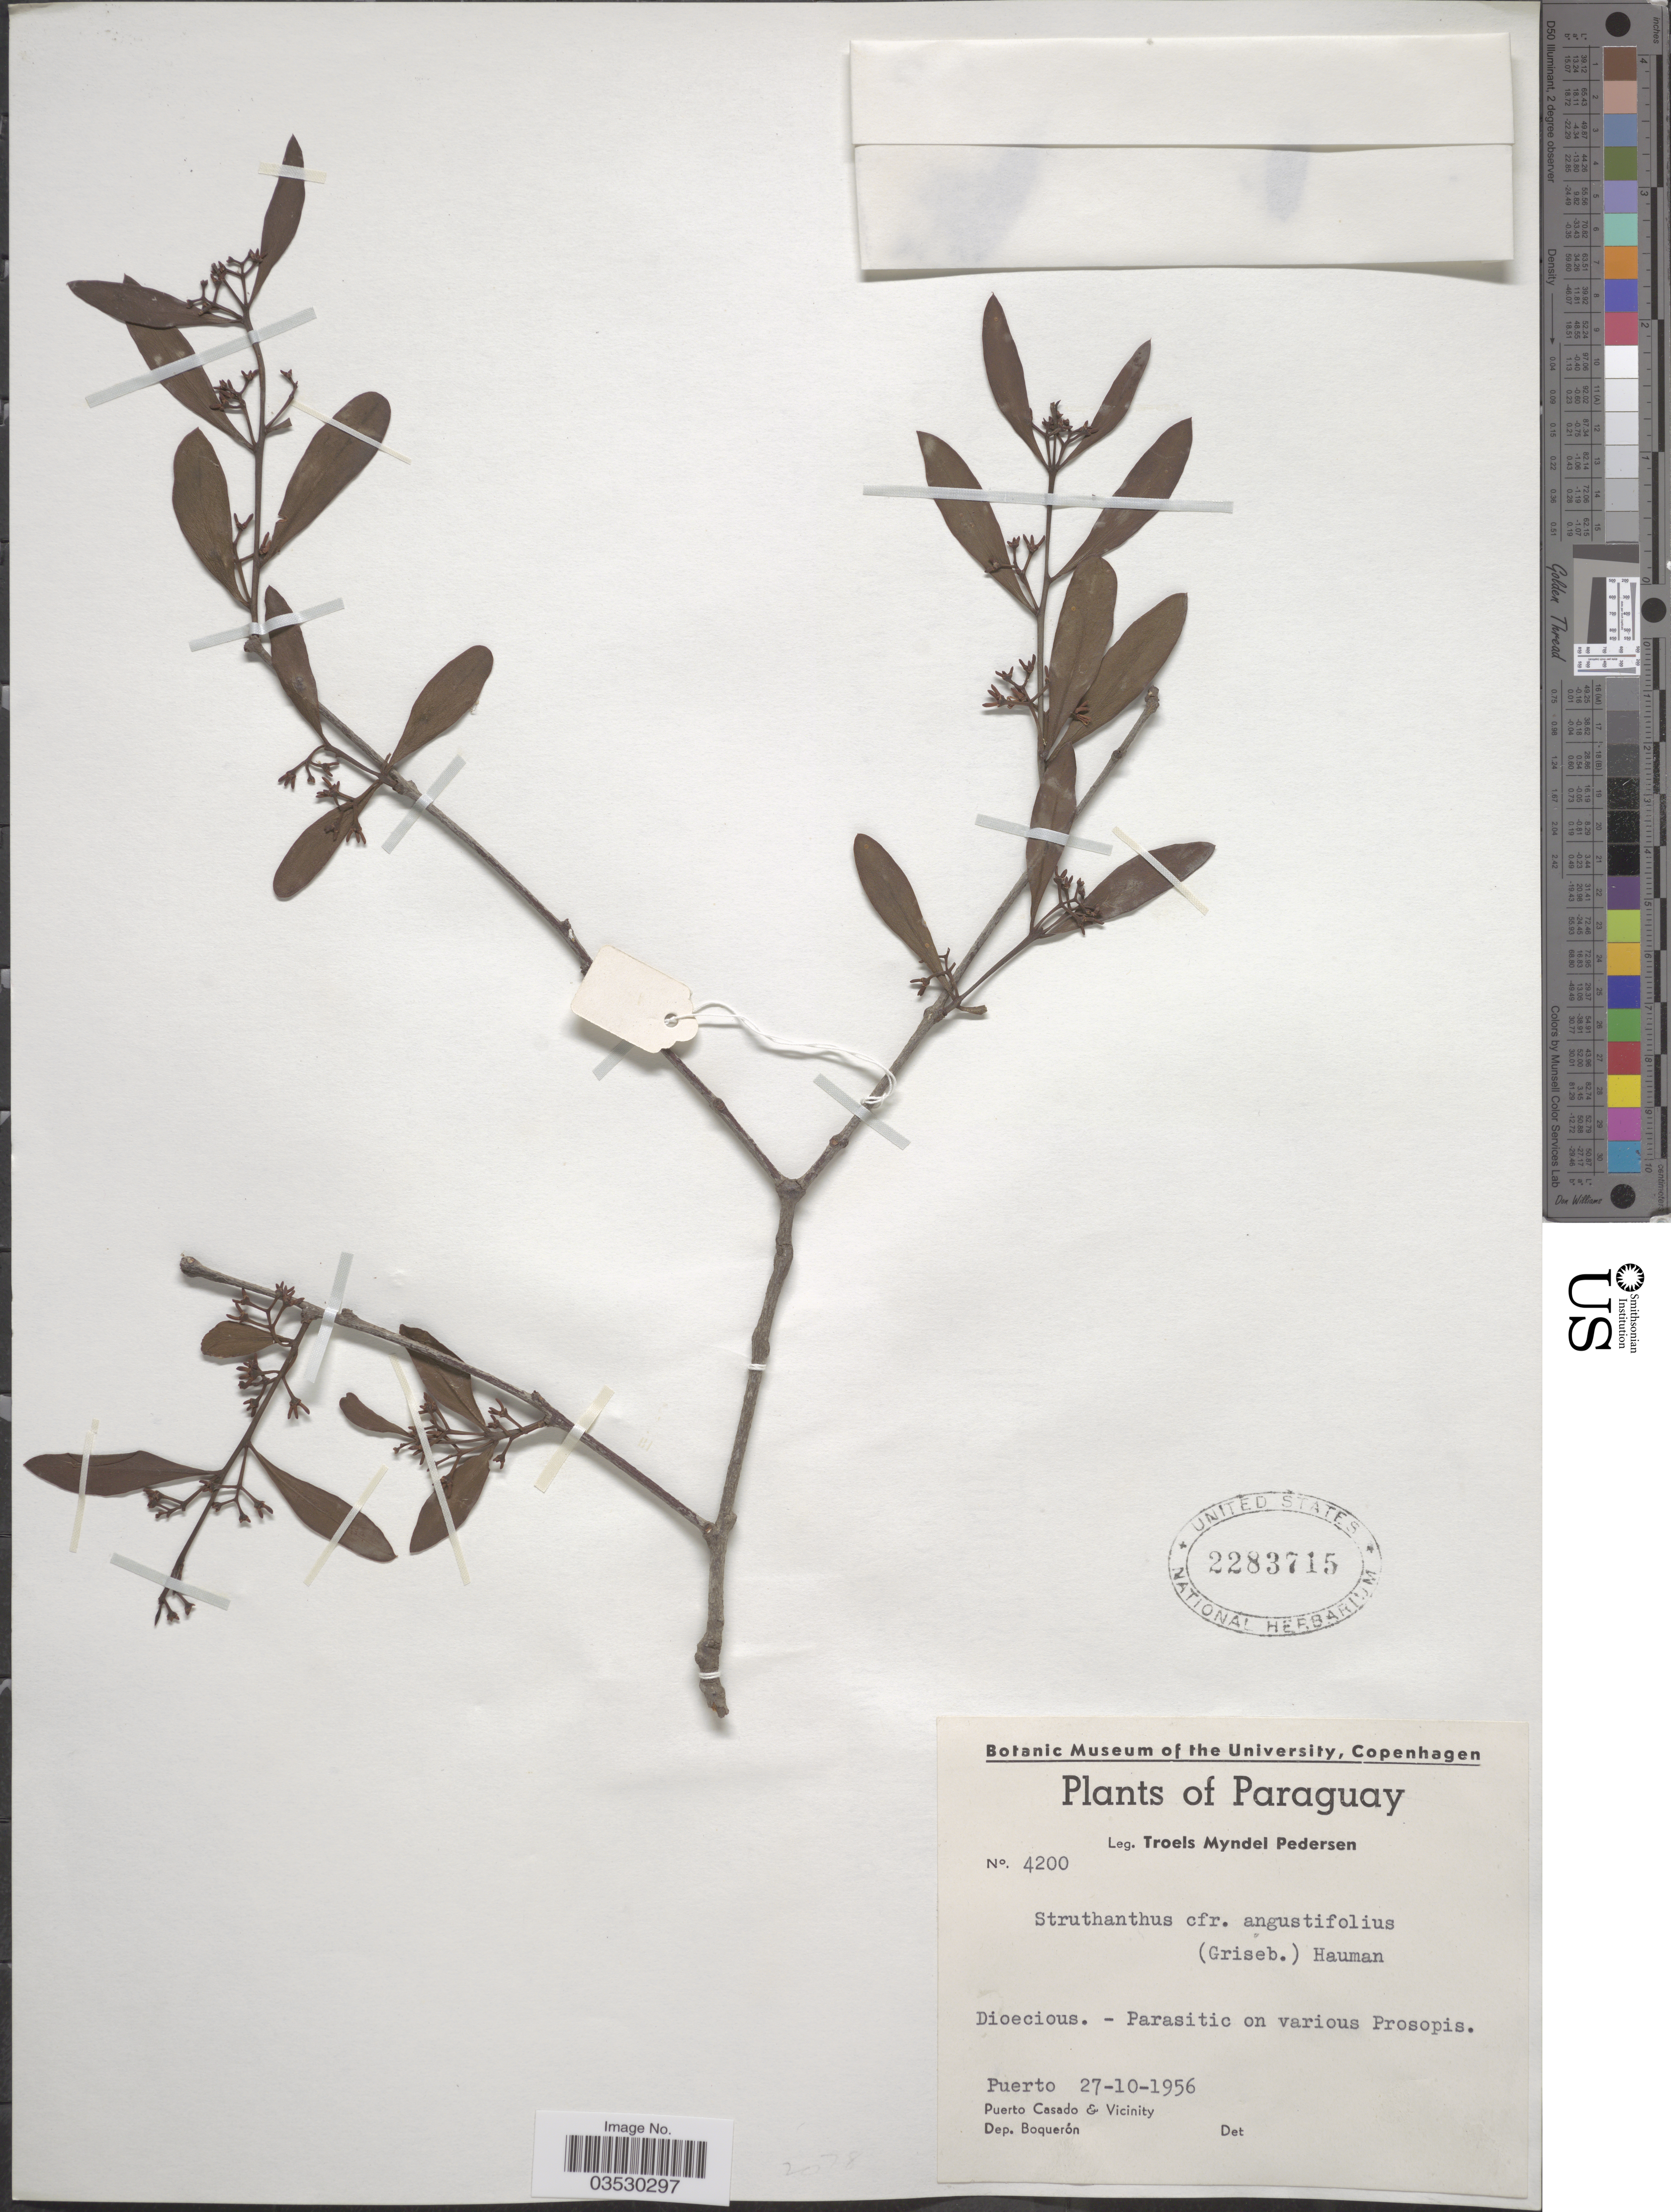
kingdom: Plantae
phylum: Tracheophyta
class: Magnoliopsida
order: Santalales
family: Loranthaceae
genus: Struthanthus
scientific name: Struthanthus angustifolius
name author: (Griseb.) Hauman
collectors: T. Pederson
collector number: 4200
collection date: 1956-10-27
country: Paraguay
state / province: Boqueron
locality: Puerto. Puerto Casado & Vicinity. Dep. Boquerón.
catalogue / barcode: US 2283715